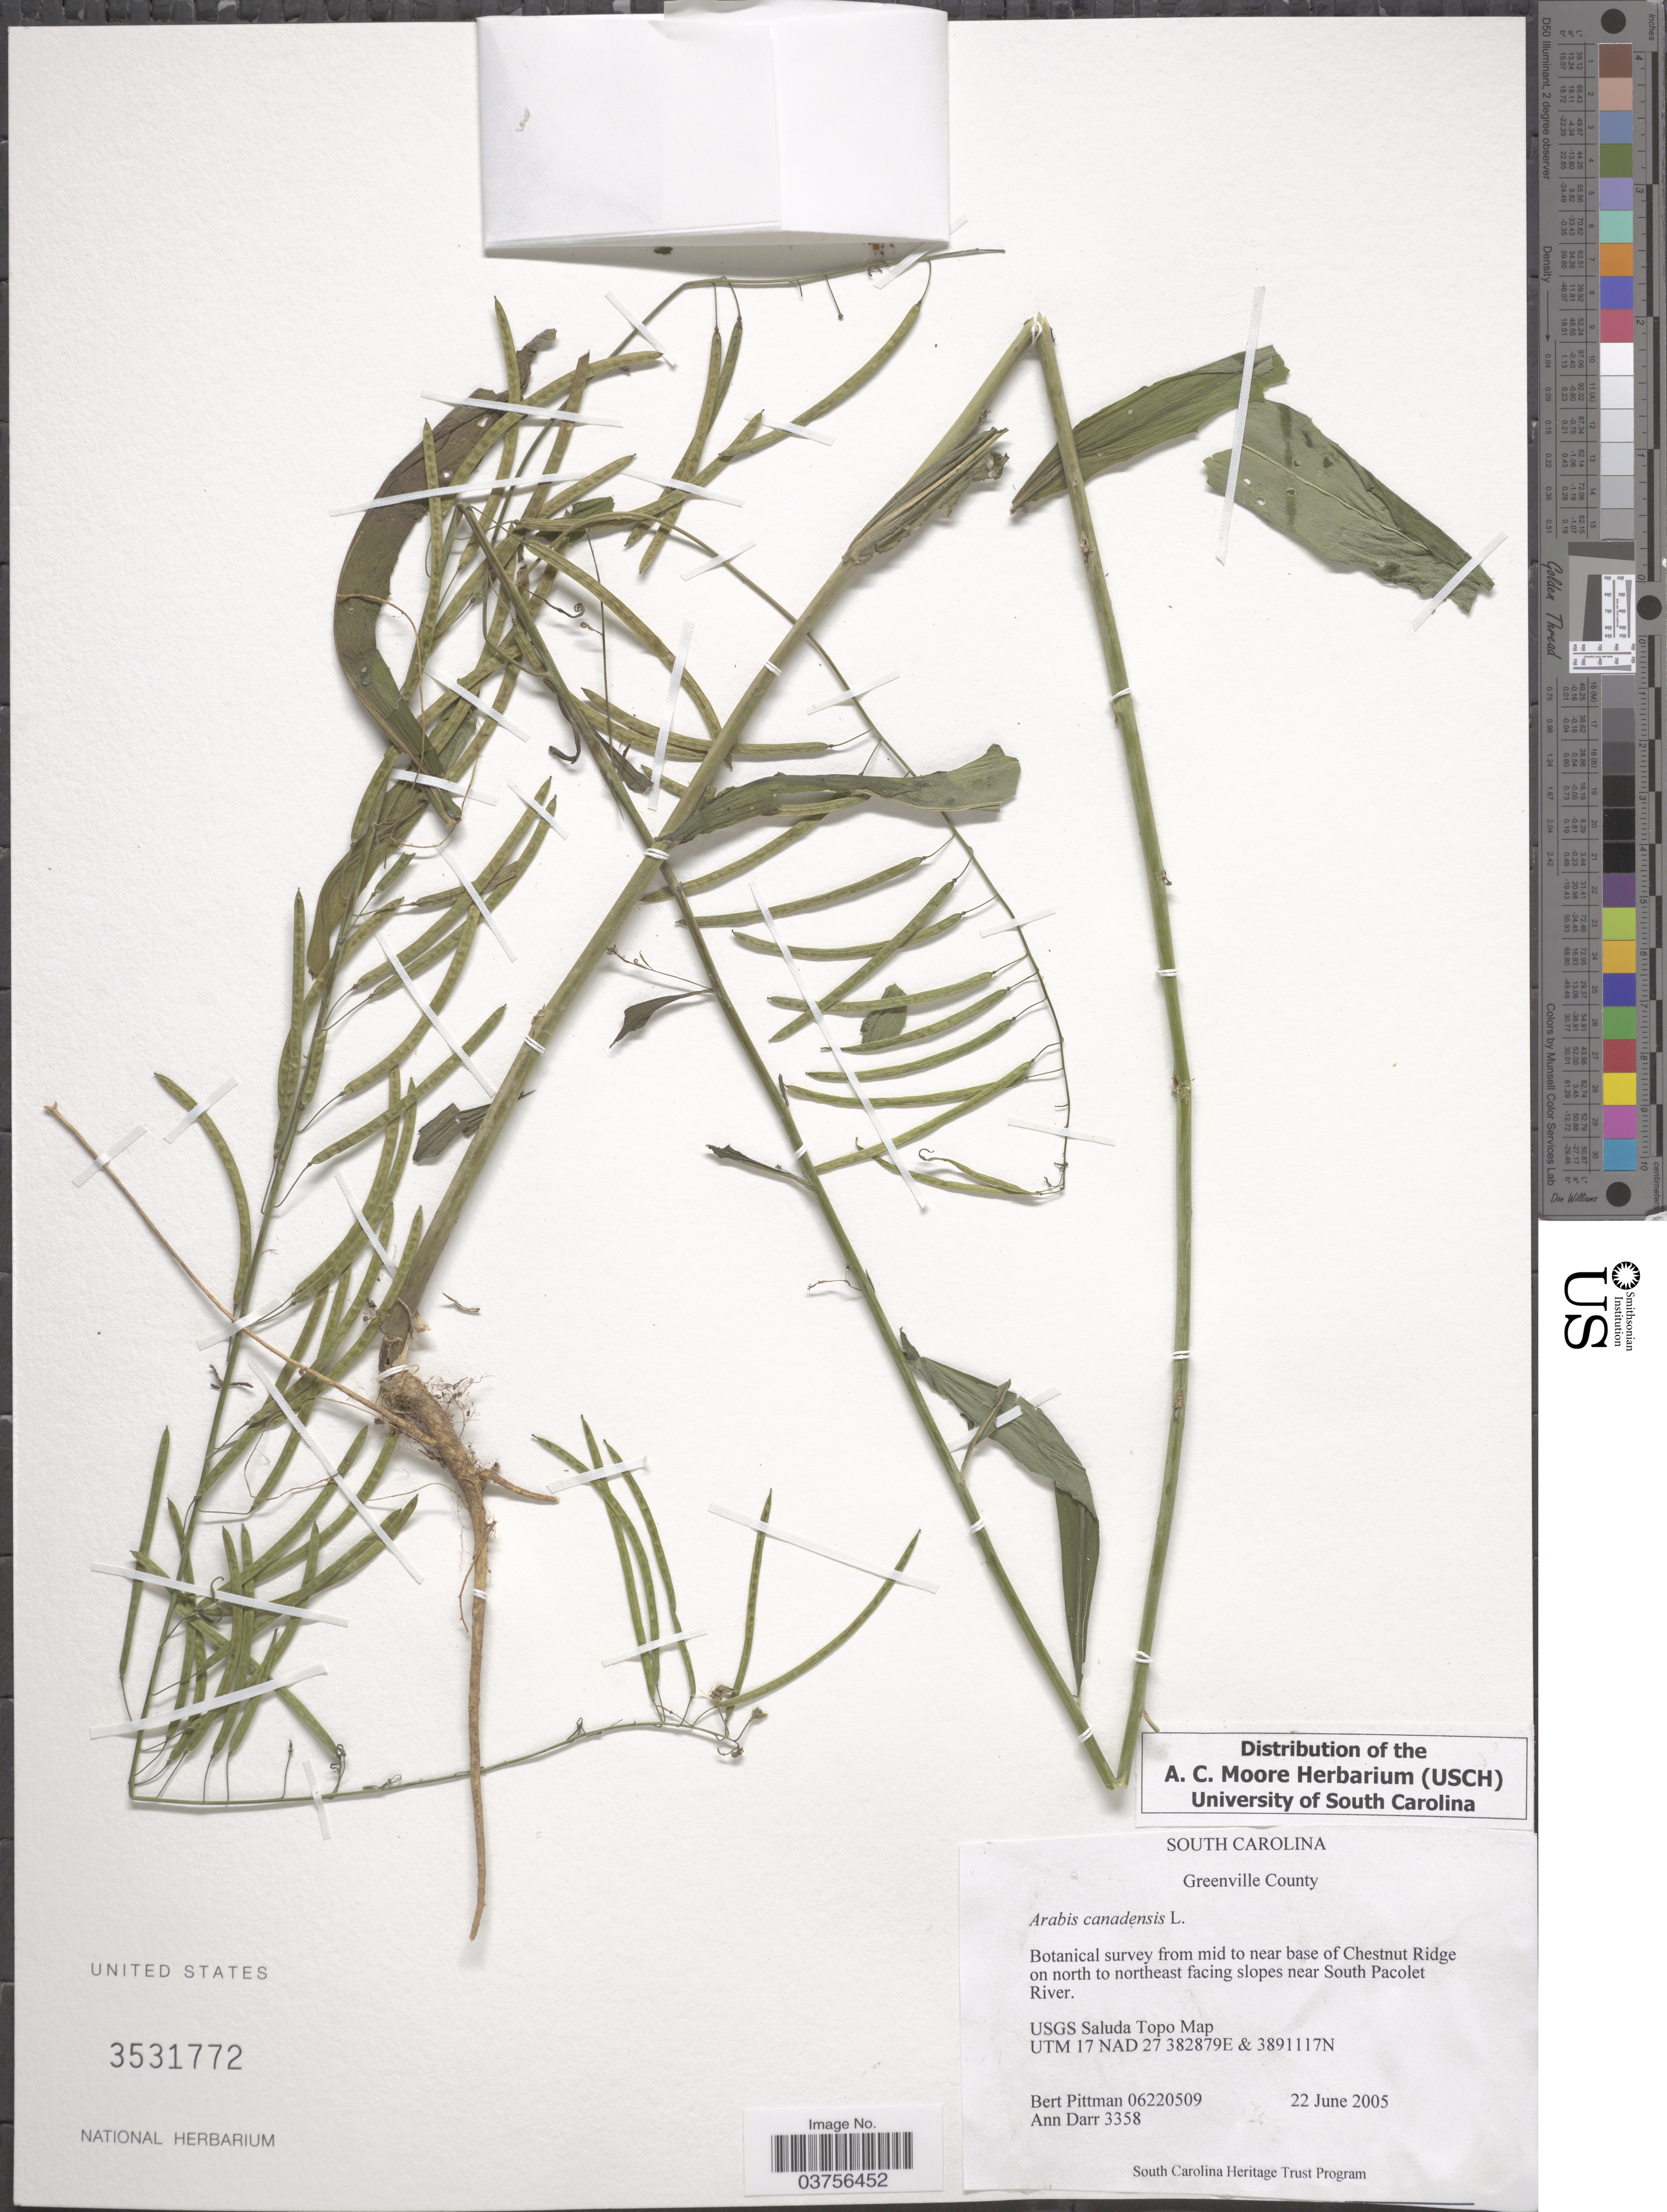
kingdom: Plantae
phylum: Tracheophyta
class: Magnoliopsida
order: Brassicales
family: Brassicaceae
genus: Arabis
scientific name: Arabis canadensis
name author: L.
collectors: B. Pittman & A. Darr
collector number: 06220509/3358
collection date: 2005-06-22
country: United States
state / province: South Carolina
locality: Greenville County. Botanical survey from mid to near base of Chestnut Ridge on north to northeast facing slopes near South Pacolet River. USGS Saluda Topo Map. UTM 17 NAD 27 382879E & 3891117N.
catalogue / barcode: US 3531772